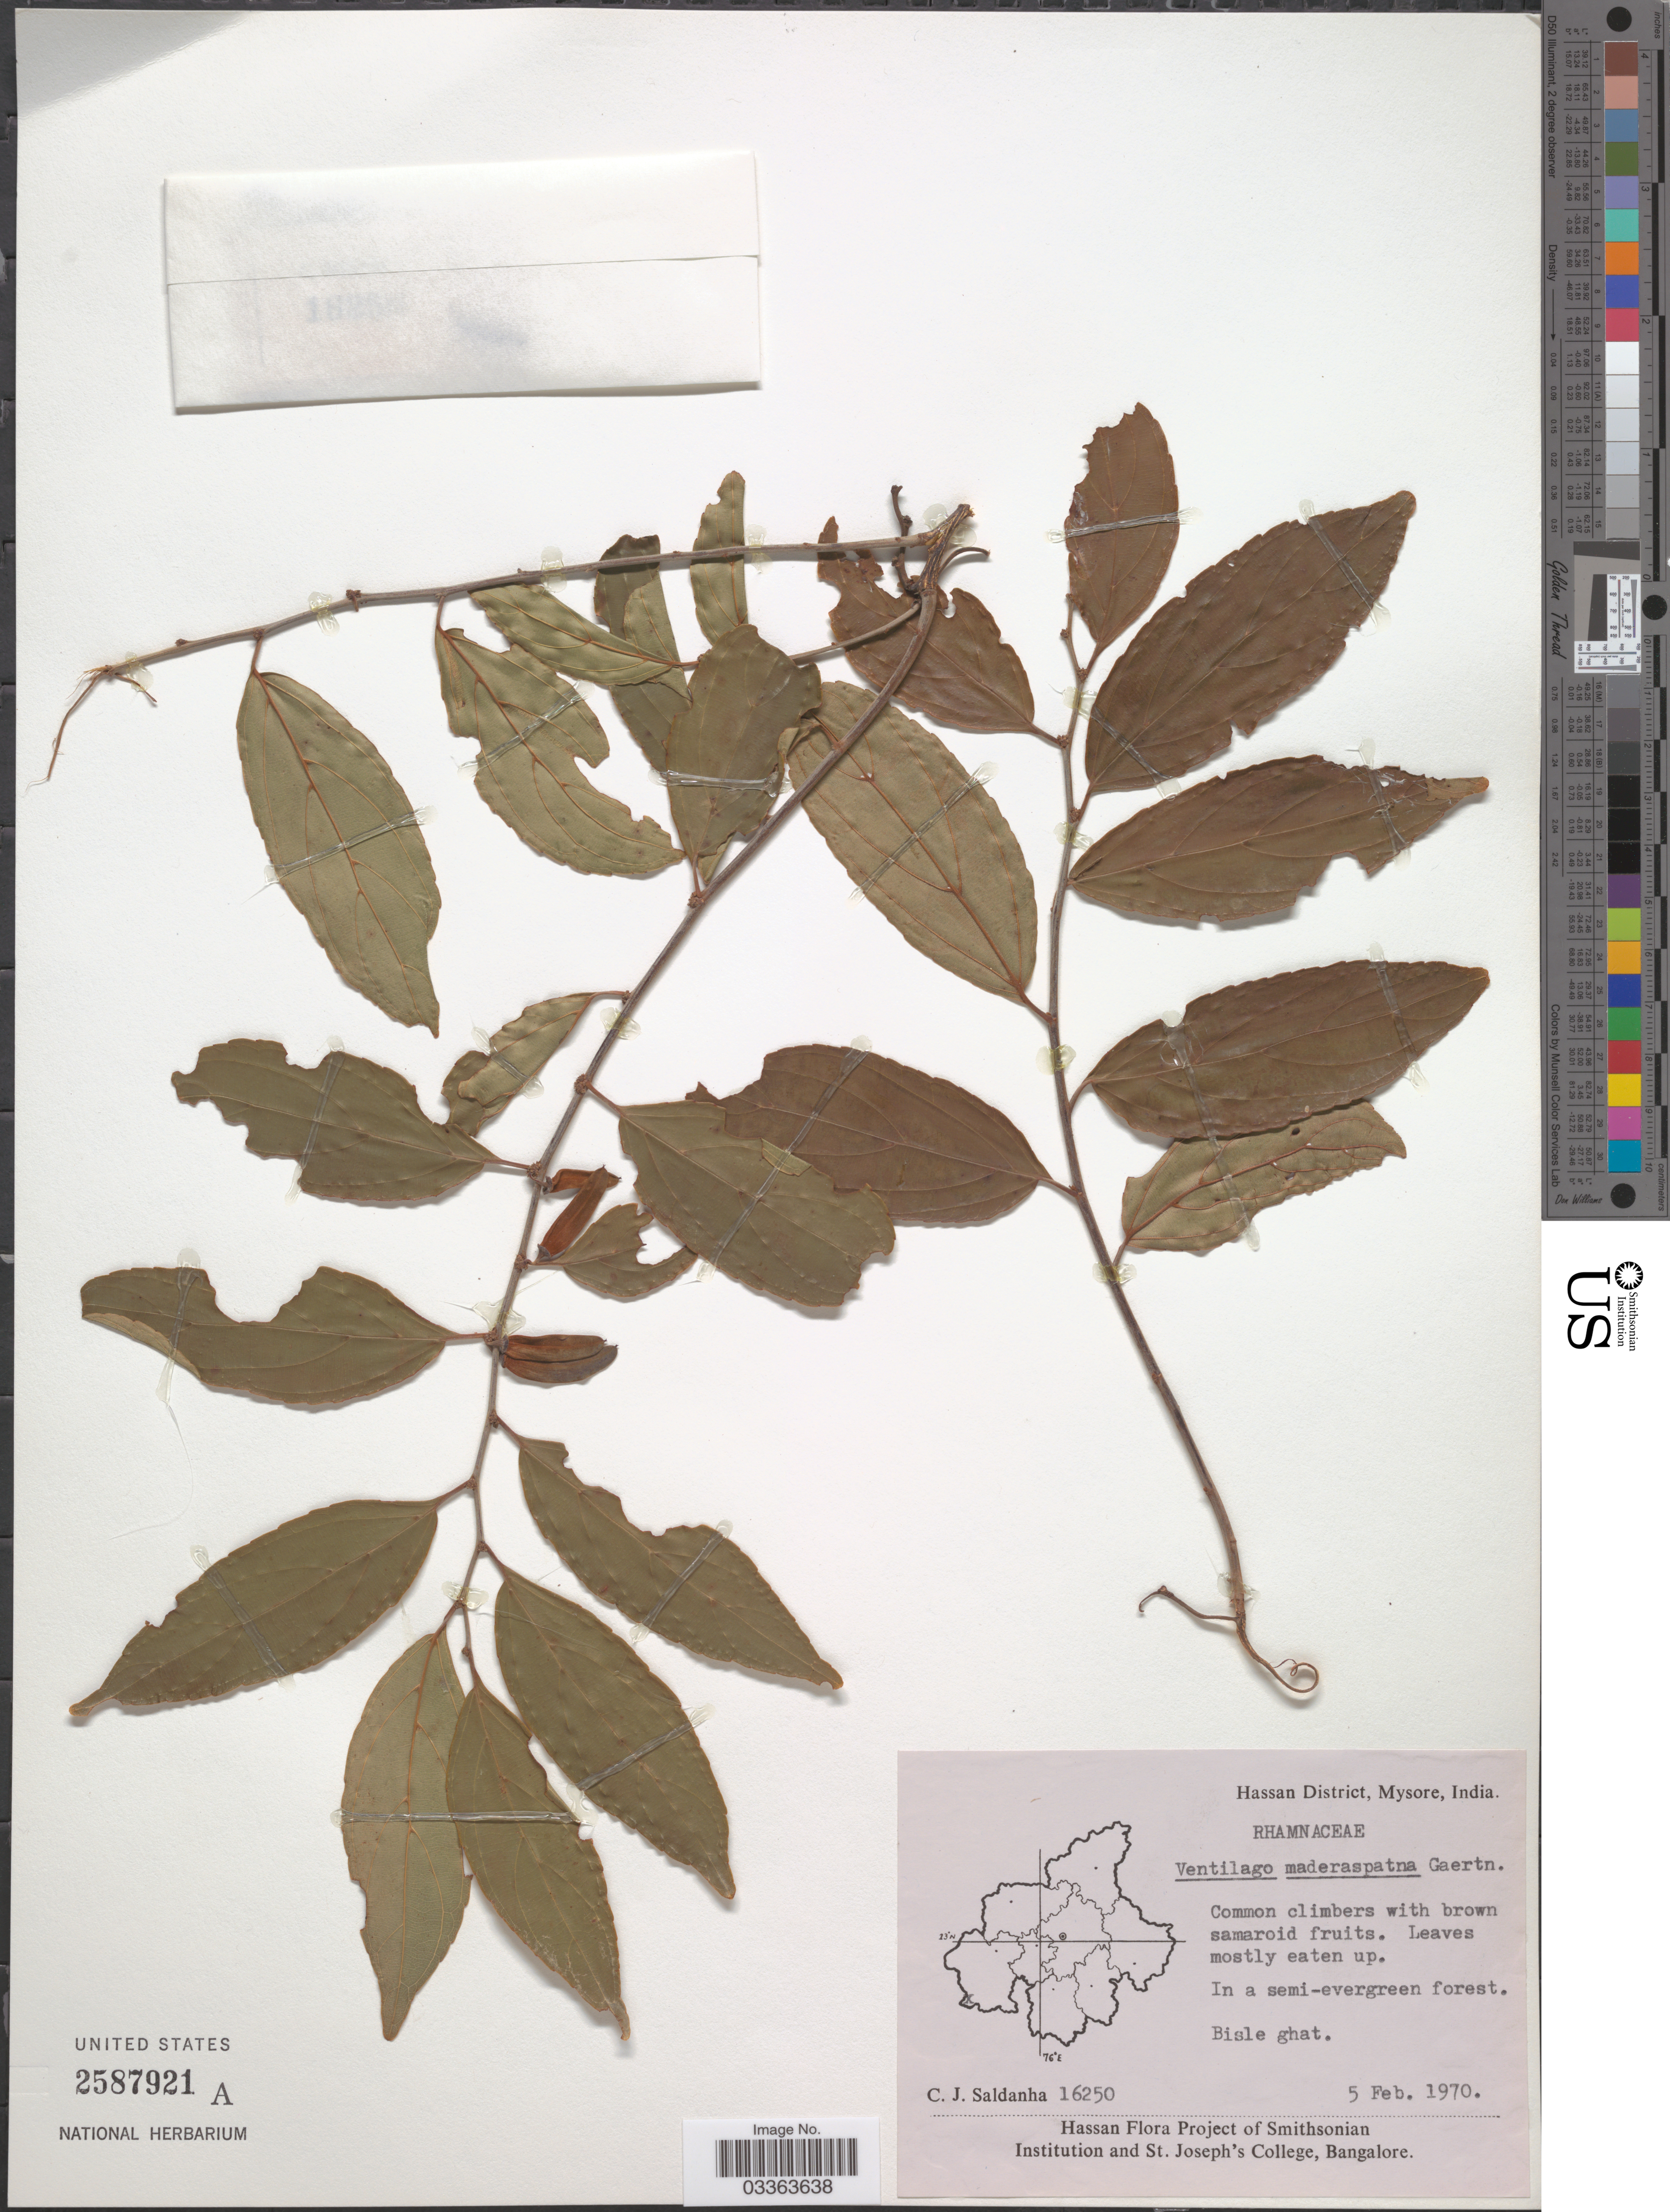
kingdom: Plantae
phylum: Tracheophyta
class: Magnoliopsida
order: Rosales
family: Rhamnaceae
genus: Ventilago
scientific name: Ventilago madraspatana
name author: Gaertn.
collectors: C. J. Saldanha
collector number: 16250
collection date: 1970-02-05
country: India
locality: Hassan District, Mysore. Bisle ghat.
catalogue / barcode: US 2587921A